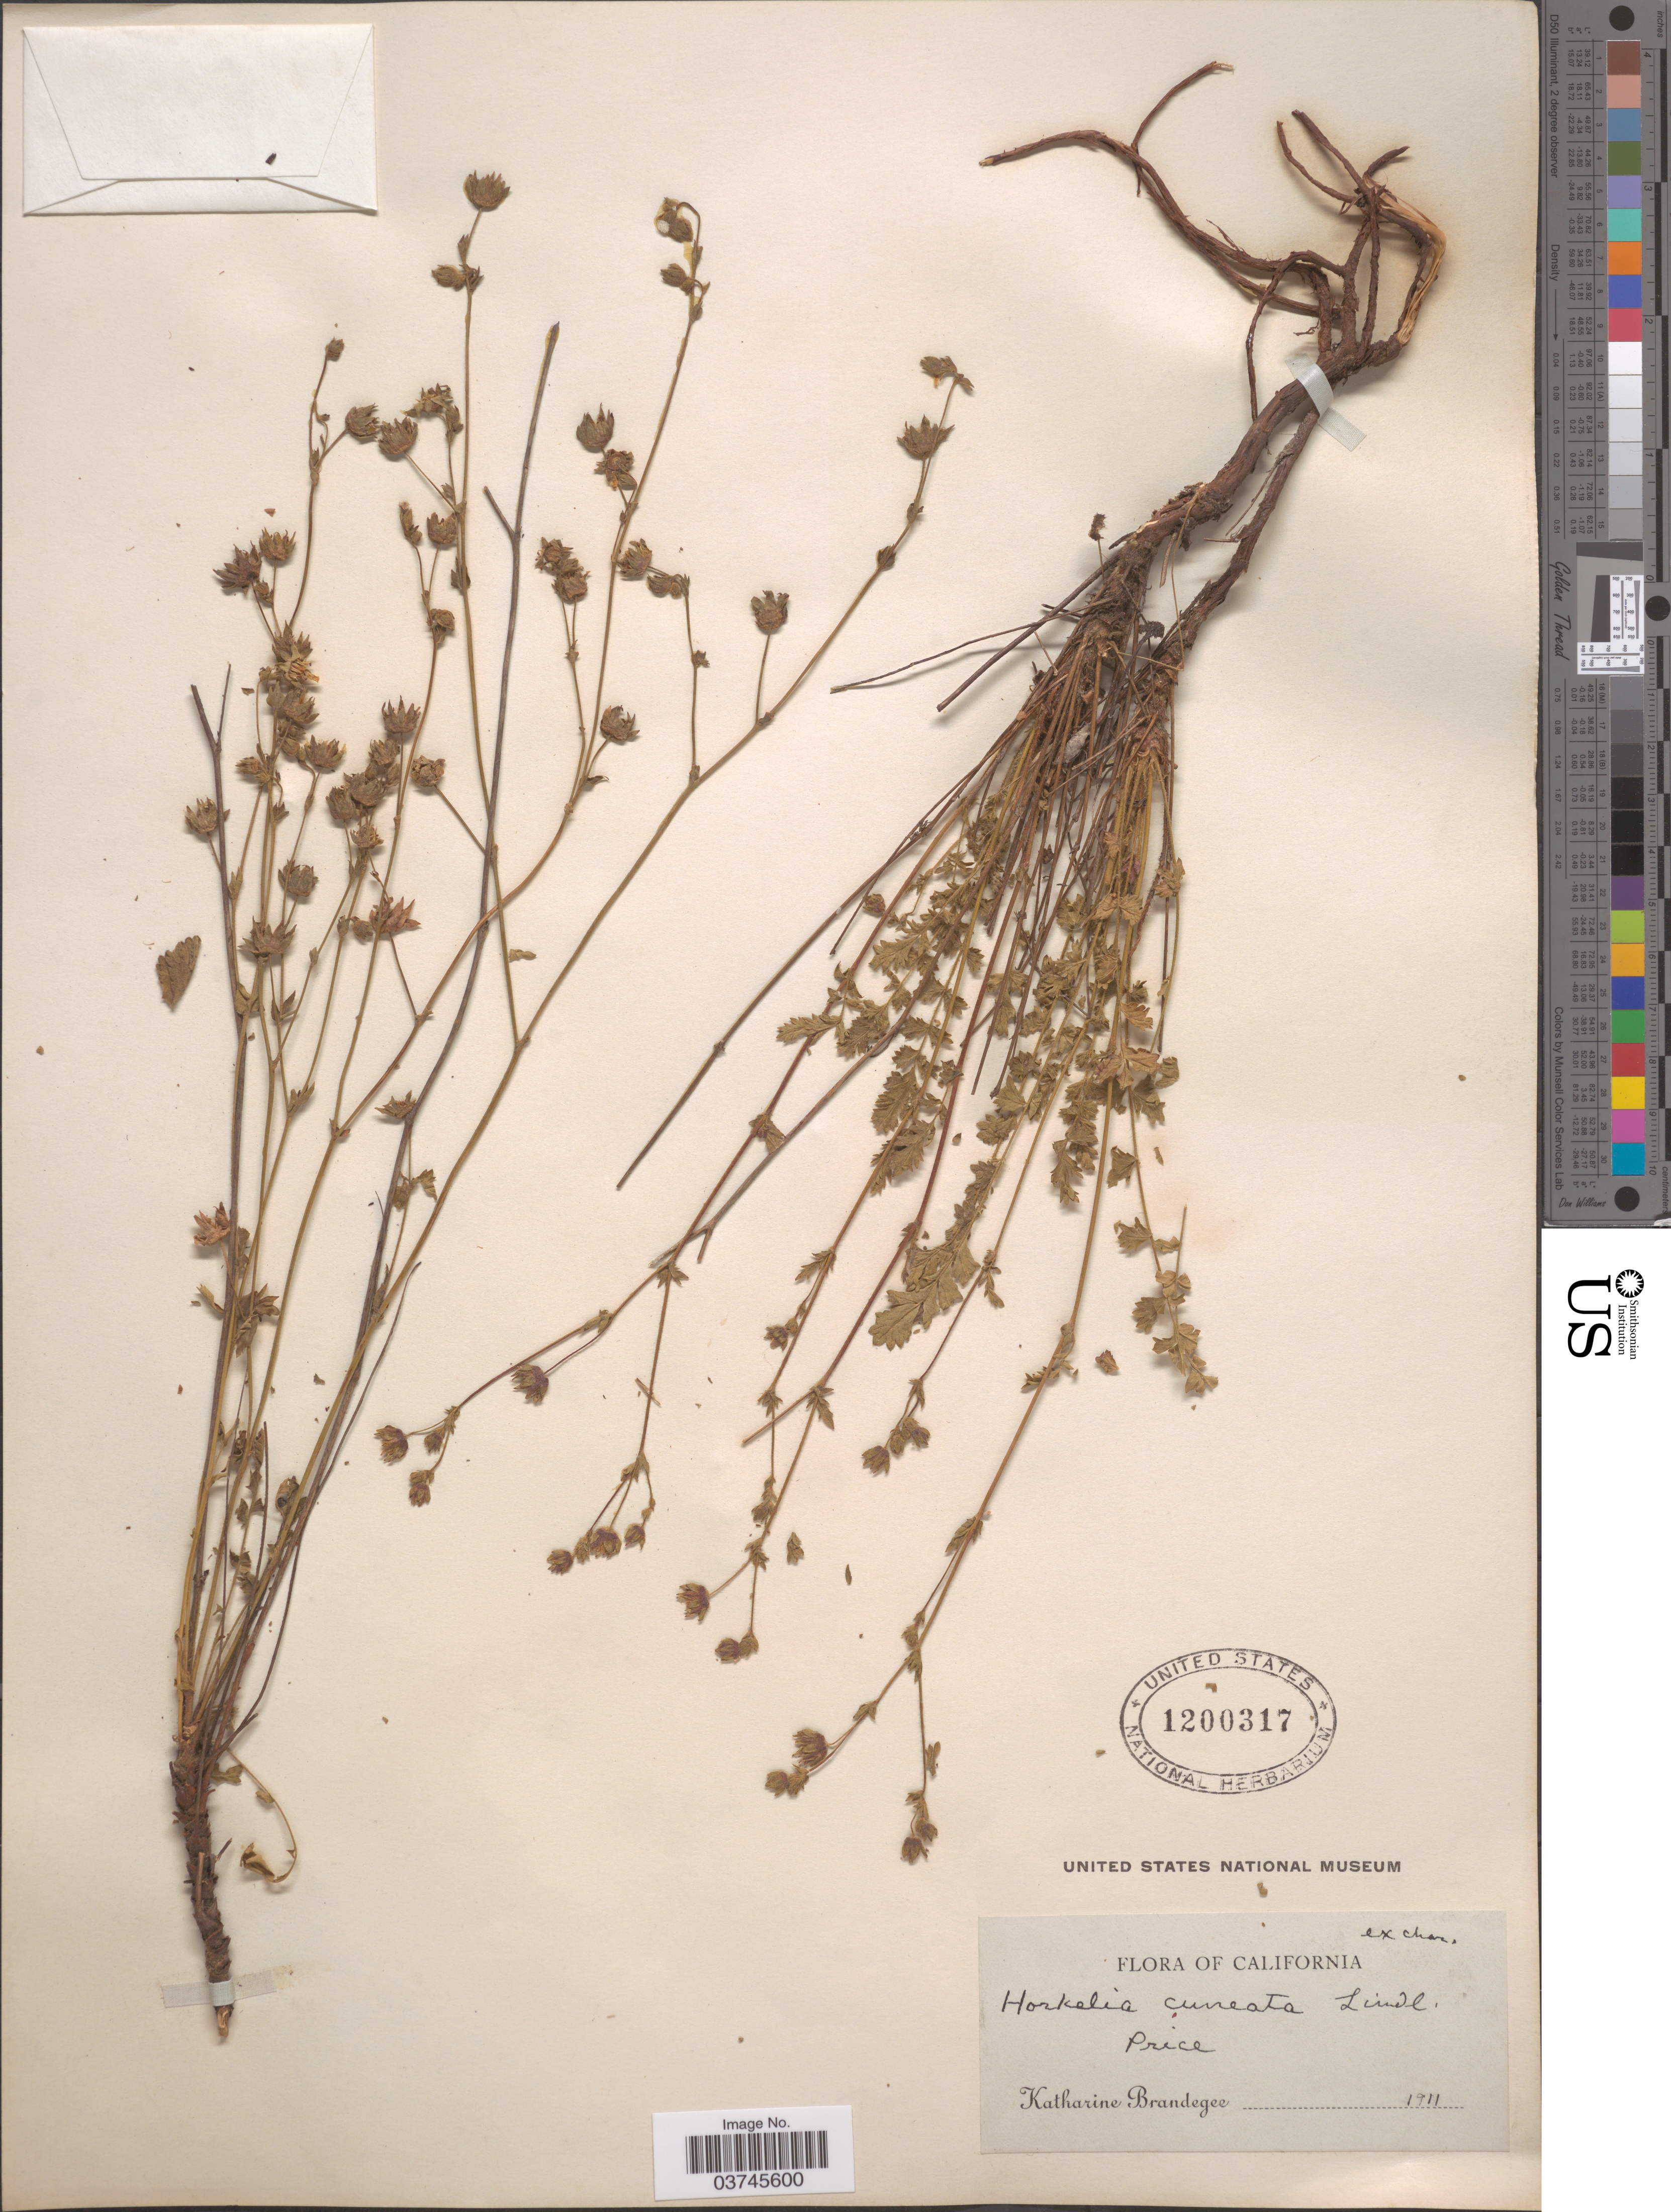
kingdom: Plantae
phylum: Tracheophyta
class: Magnoliopsida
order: Rosales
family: Rosaceae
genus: Potentilla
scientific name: Potentilla lindleyi var. lindleyi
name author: Greene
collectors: M. K. Brandegee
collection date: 1911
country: United States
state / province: California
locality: Price.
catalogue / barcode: US 1200317